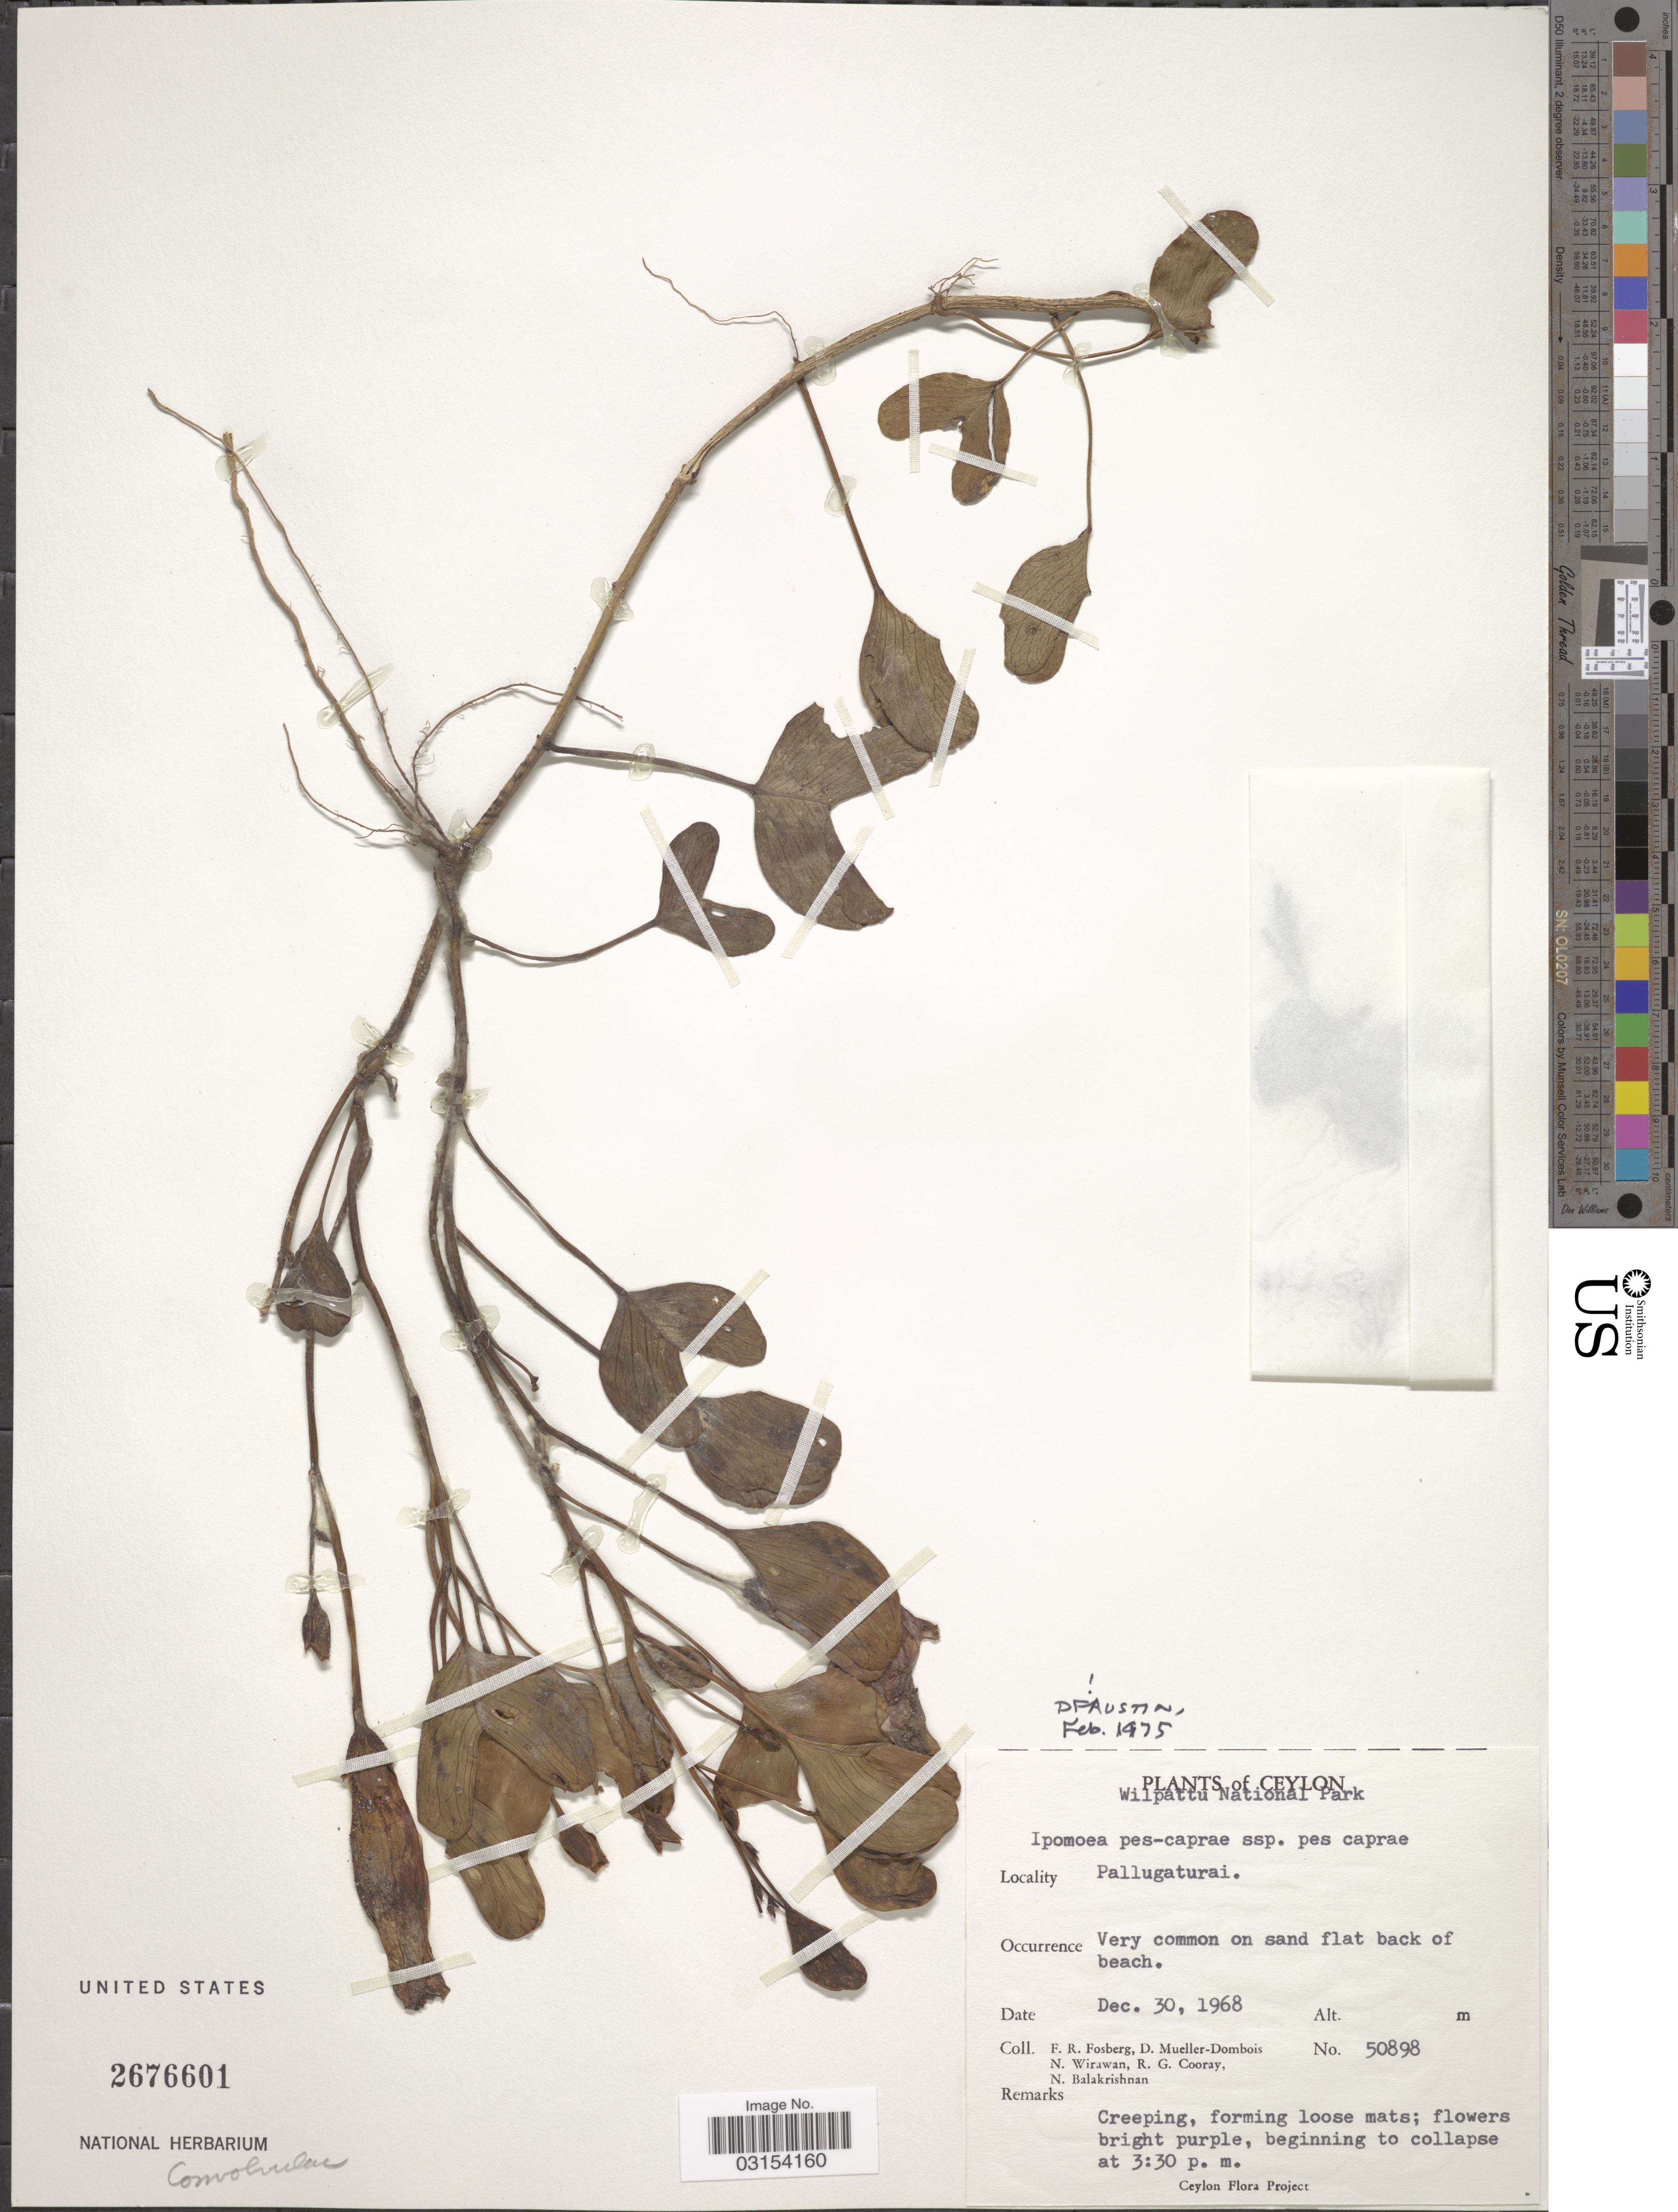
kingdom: Plantae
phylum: Tracheophyta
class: Magnoliopsida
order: Solanales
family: Convolvulaceae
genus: Ipomoea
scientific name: Ipomoea pes-caprae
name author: (L.) R. Br.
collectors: F. R. Fosberg, D. Mueller-Dombois, N. Wirawan, R. Cooray & N. Balakrishnan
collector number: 50898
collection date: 1968-12-30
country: Sri Lanka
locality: Ceylon, Pallugaturai.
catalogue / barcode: US 2676601